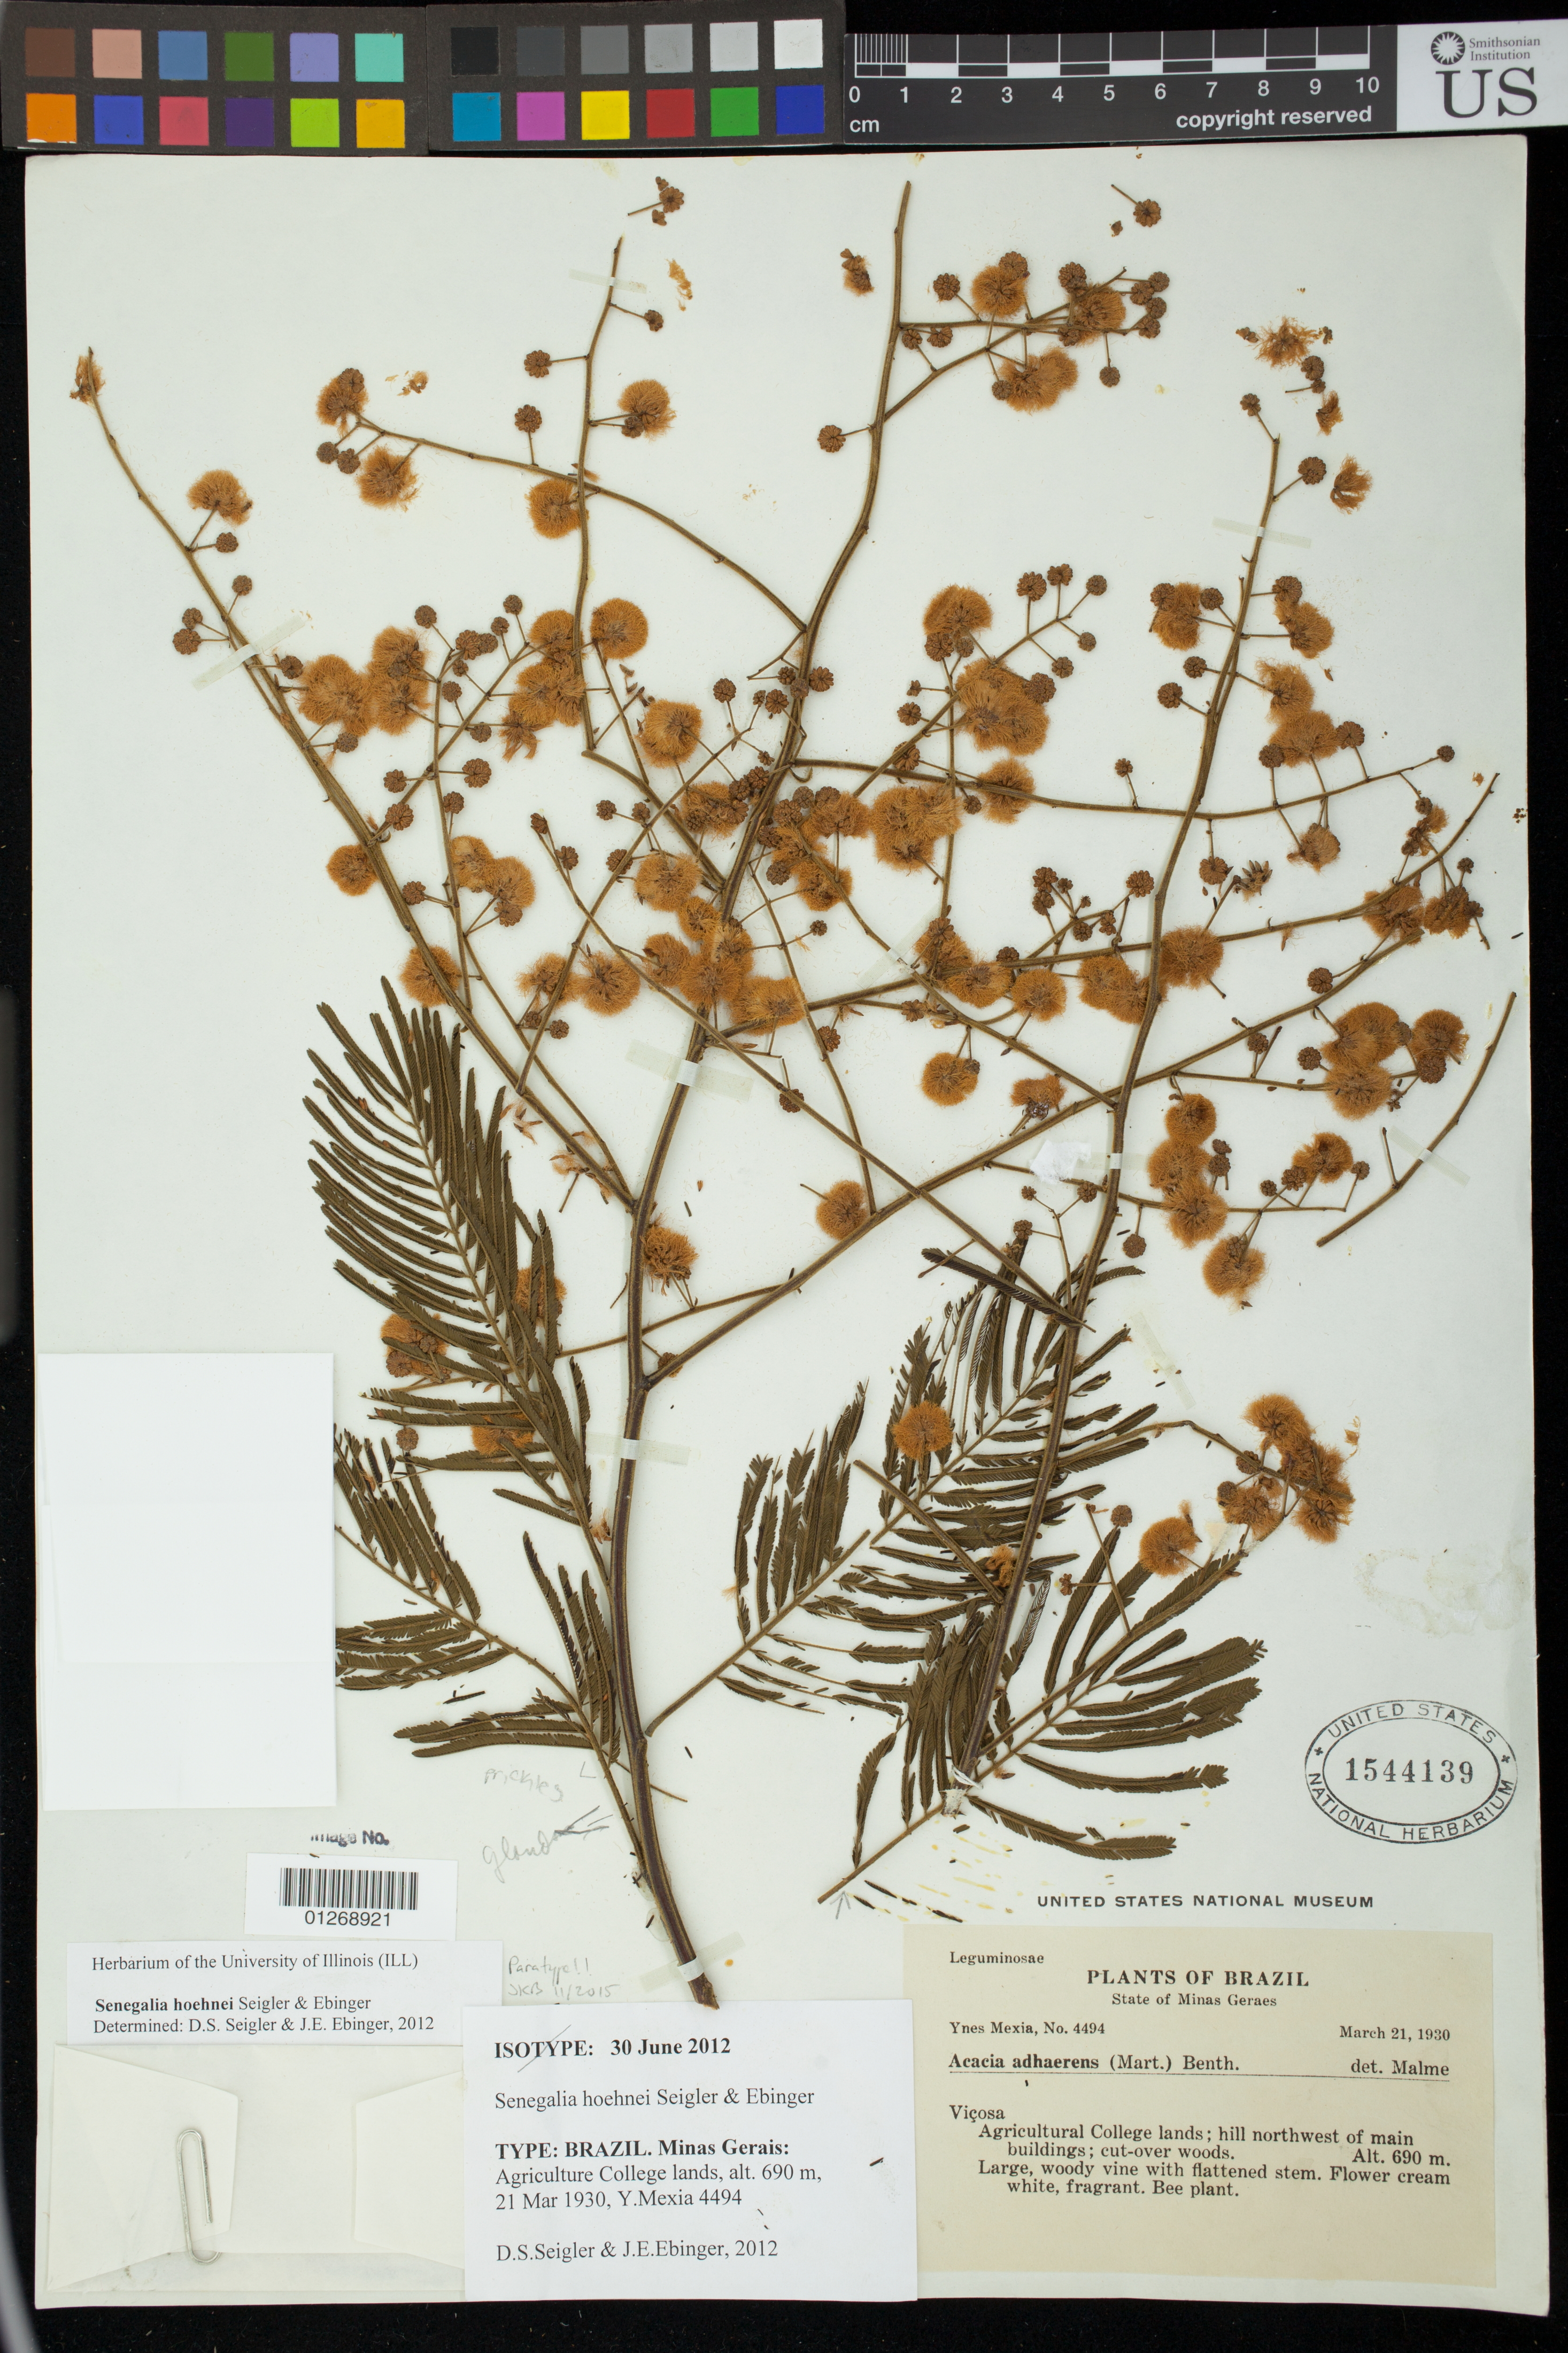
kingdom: Plantae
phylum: Tracheophyta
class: Magnoliopsida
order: Fabales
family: Fabaceae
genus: Senegalia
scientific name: Senegalia hoehnei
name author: Seigler et al.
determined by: Seigler, David S.; Ebinger, J. E.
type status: Paratype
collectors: Y. Mexia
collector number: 4494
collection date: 1930-03-21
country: Brazil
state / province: Minas Gerais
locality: Viçosa. Agricultural College lands; hill NW of main buildings.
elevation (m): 690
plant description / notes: Specimen annotated by Seigler & Ebinger (2012) as "isotype" of Senegalia hoehnei Seigler & Ebinger; protologue cites type as Victorio 2734 (with Mexia 4494 cited as a paratype).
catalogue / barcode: US 1544139